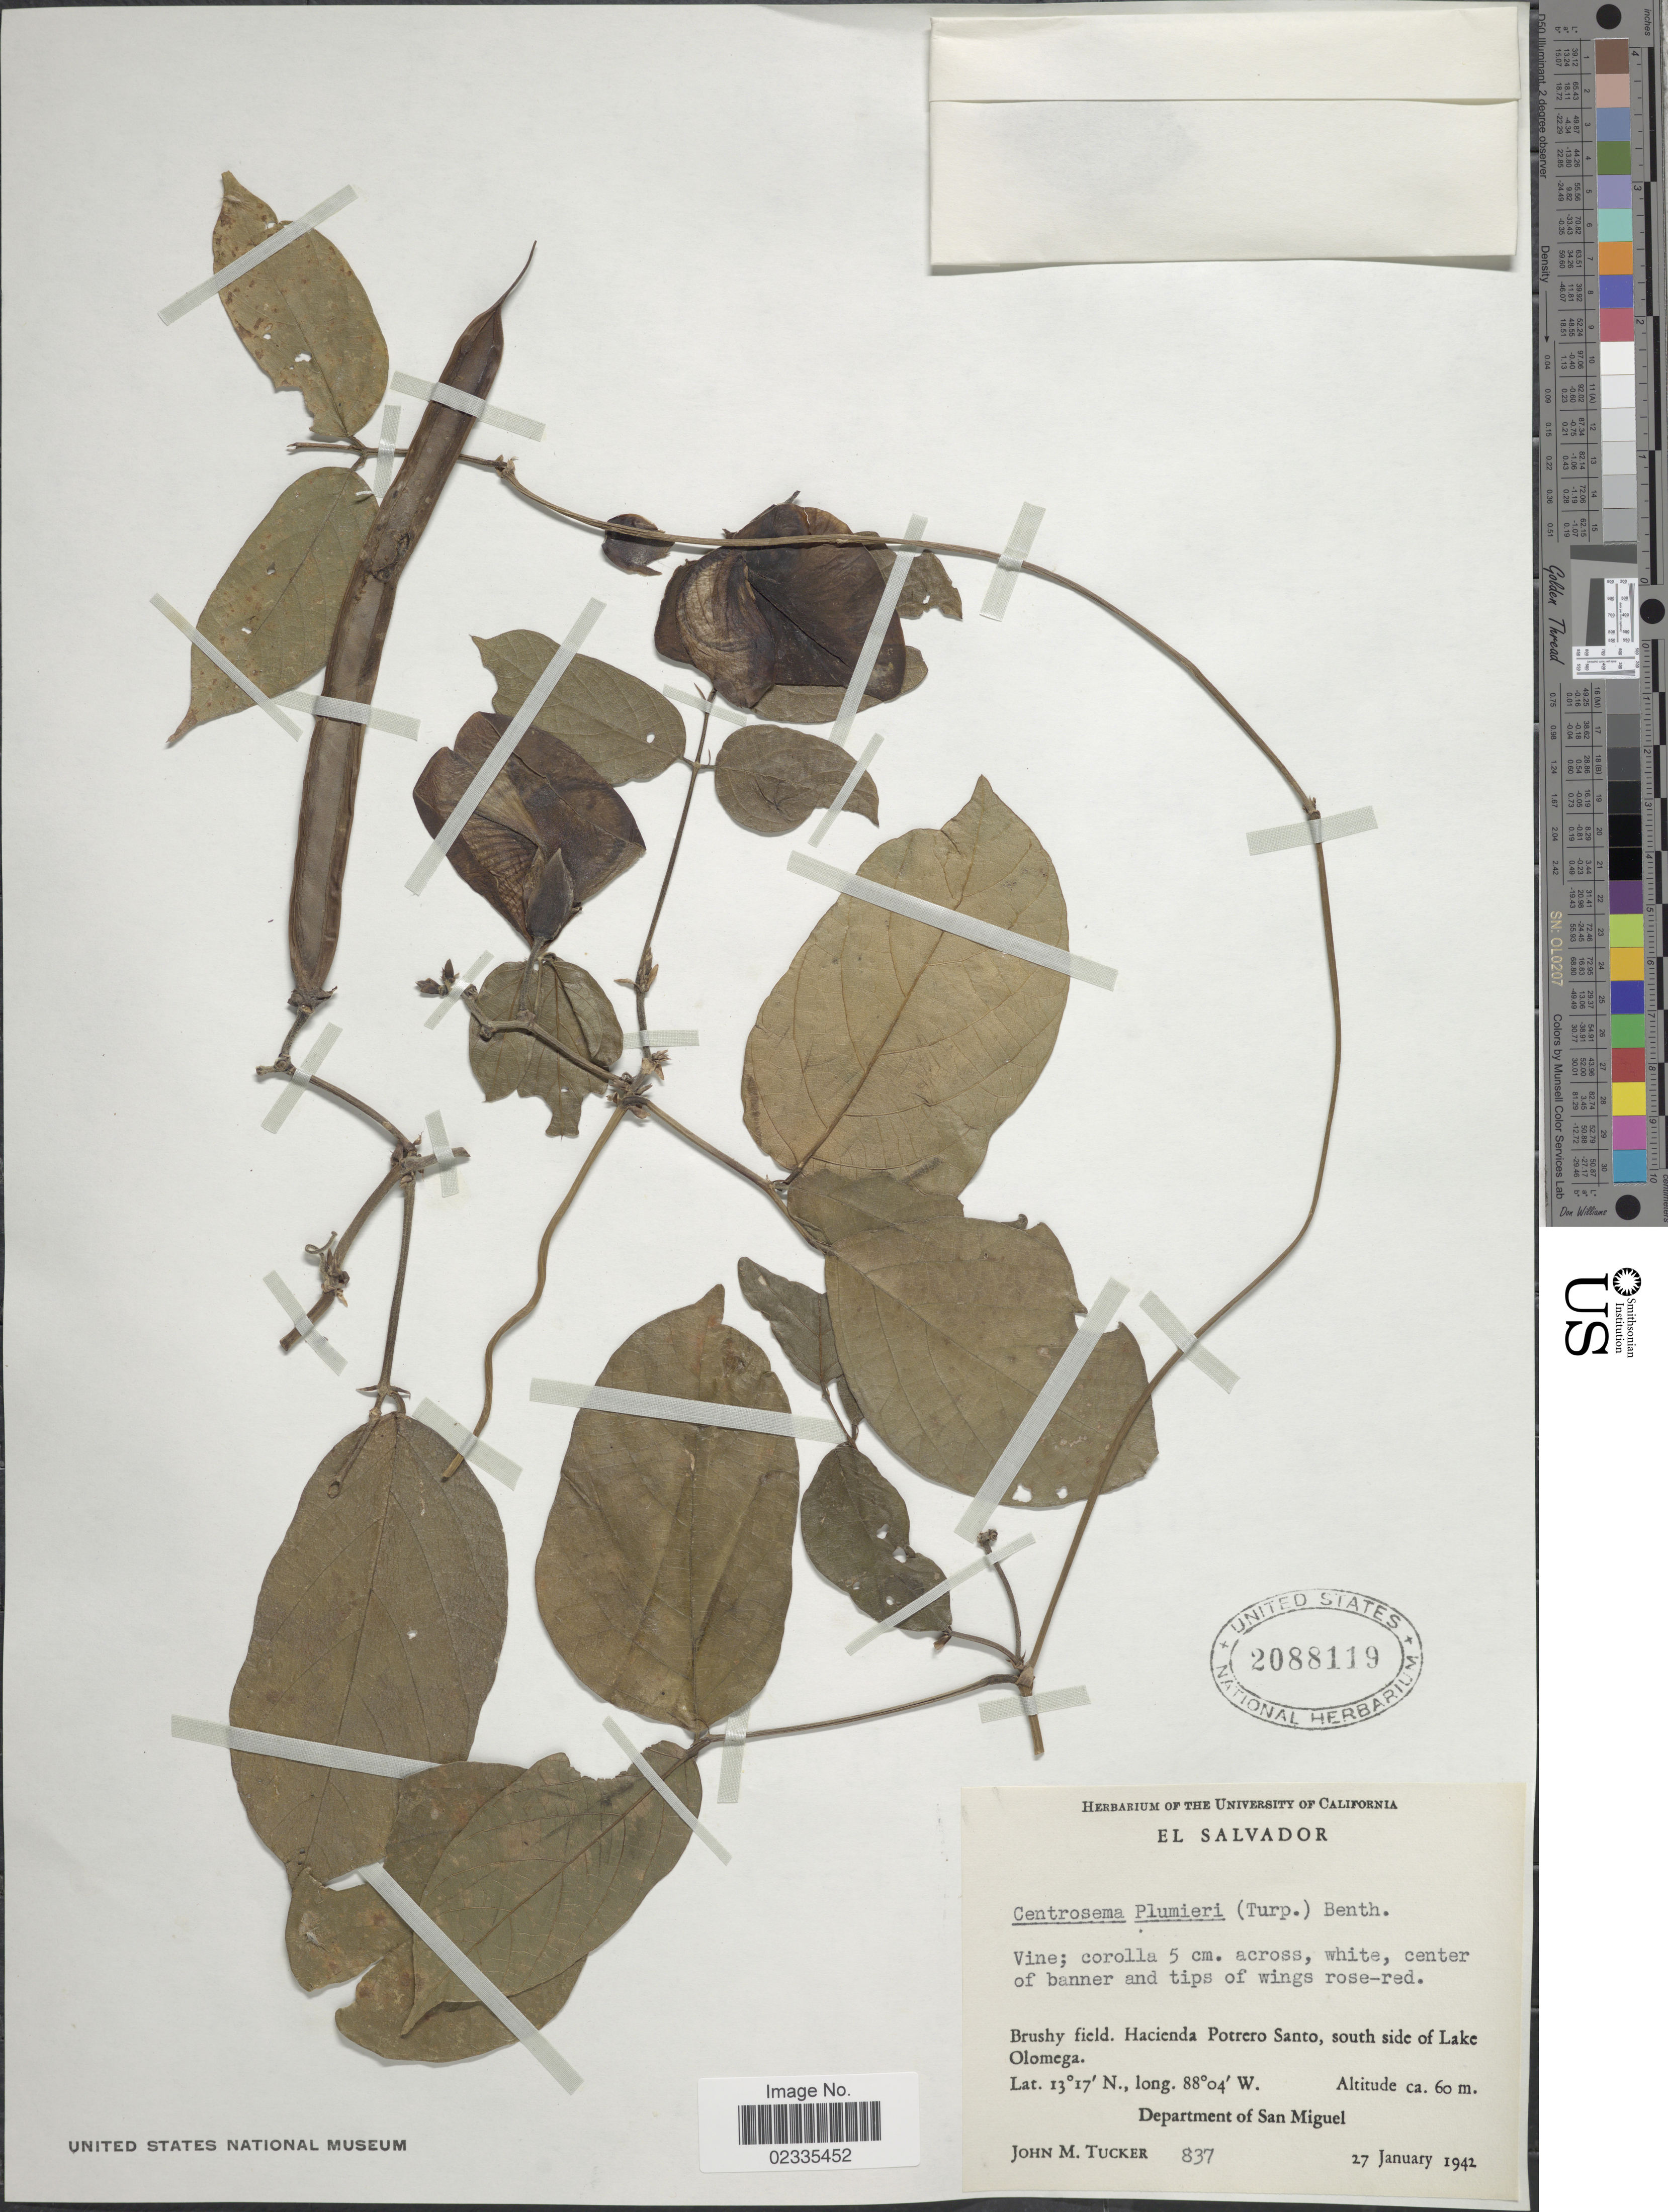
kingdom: Plantae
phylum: Tracheophyta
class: Magnoliopsida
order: Fabales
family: Fabaceae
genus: Centrosema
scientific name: Centrosema plumieri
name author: (Turpin ex Pers.) Benth.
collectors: J. M. Tucker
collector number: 837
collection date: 1942-01-27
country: El Salvador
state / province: San Miguel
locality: Brushy field. Hacienda Potrero Santo, south side of Lake Olomega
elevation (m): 60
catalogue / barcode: US 2088119